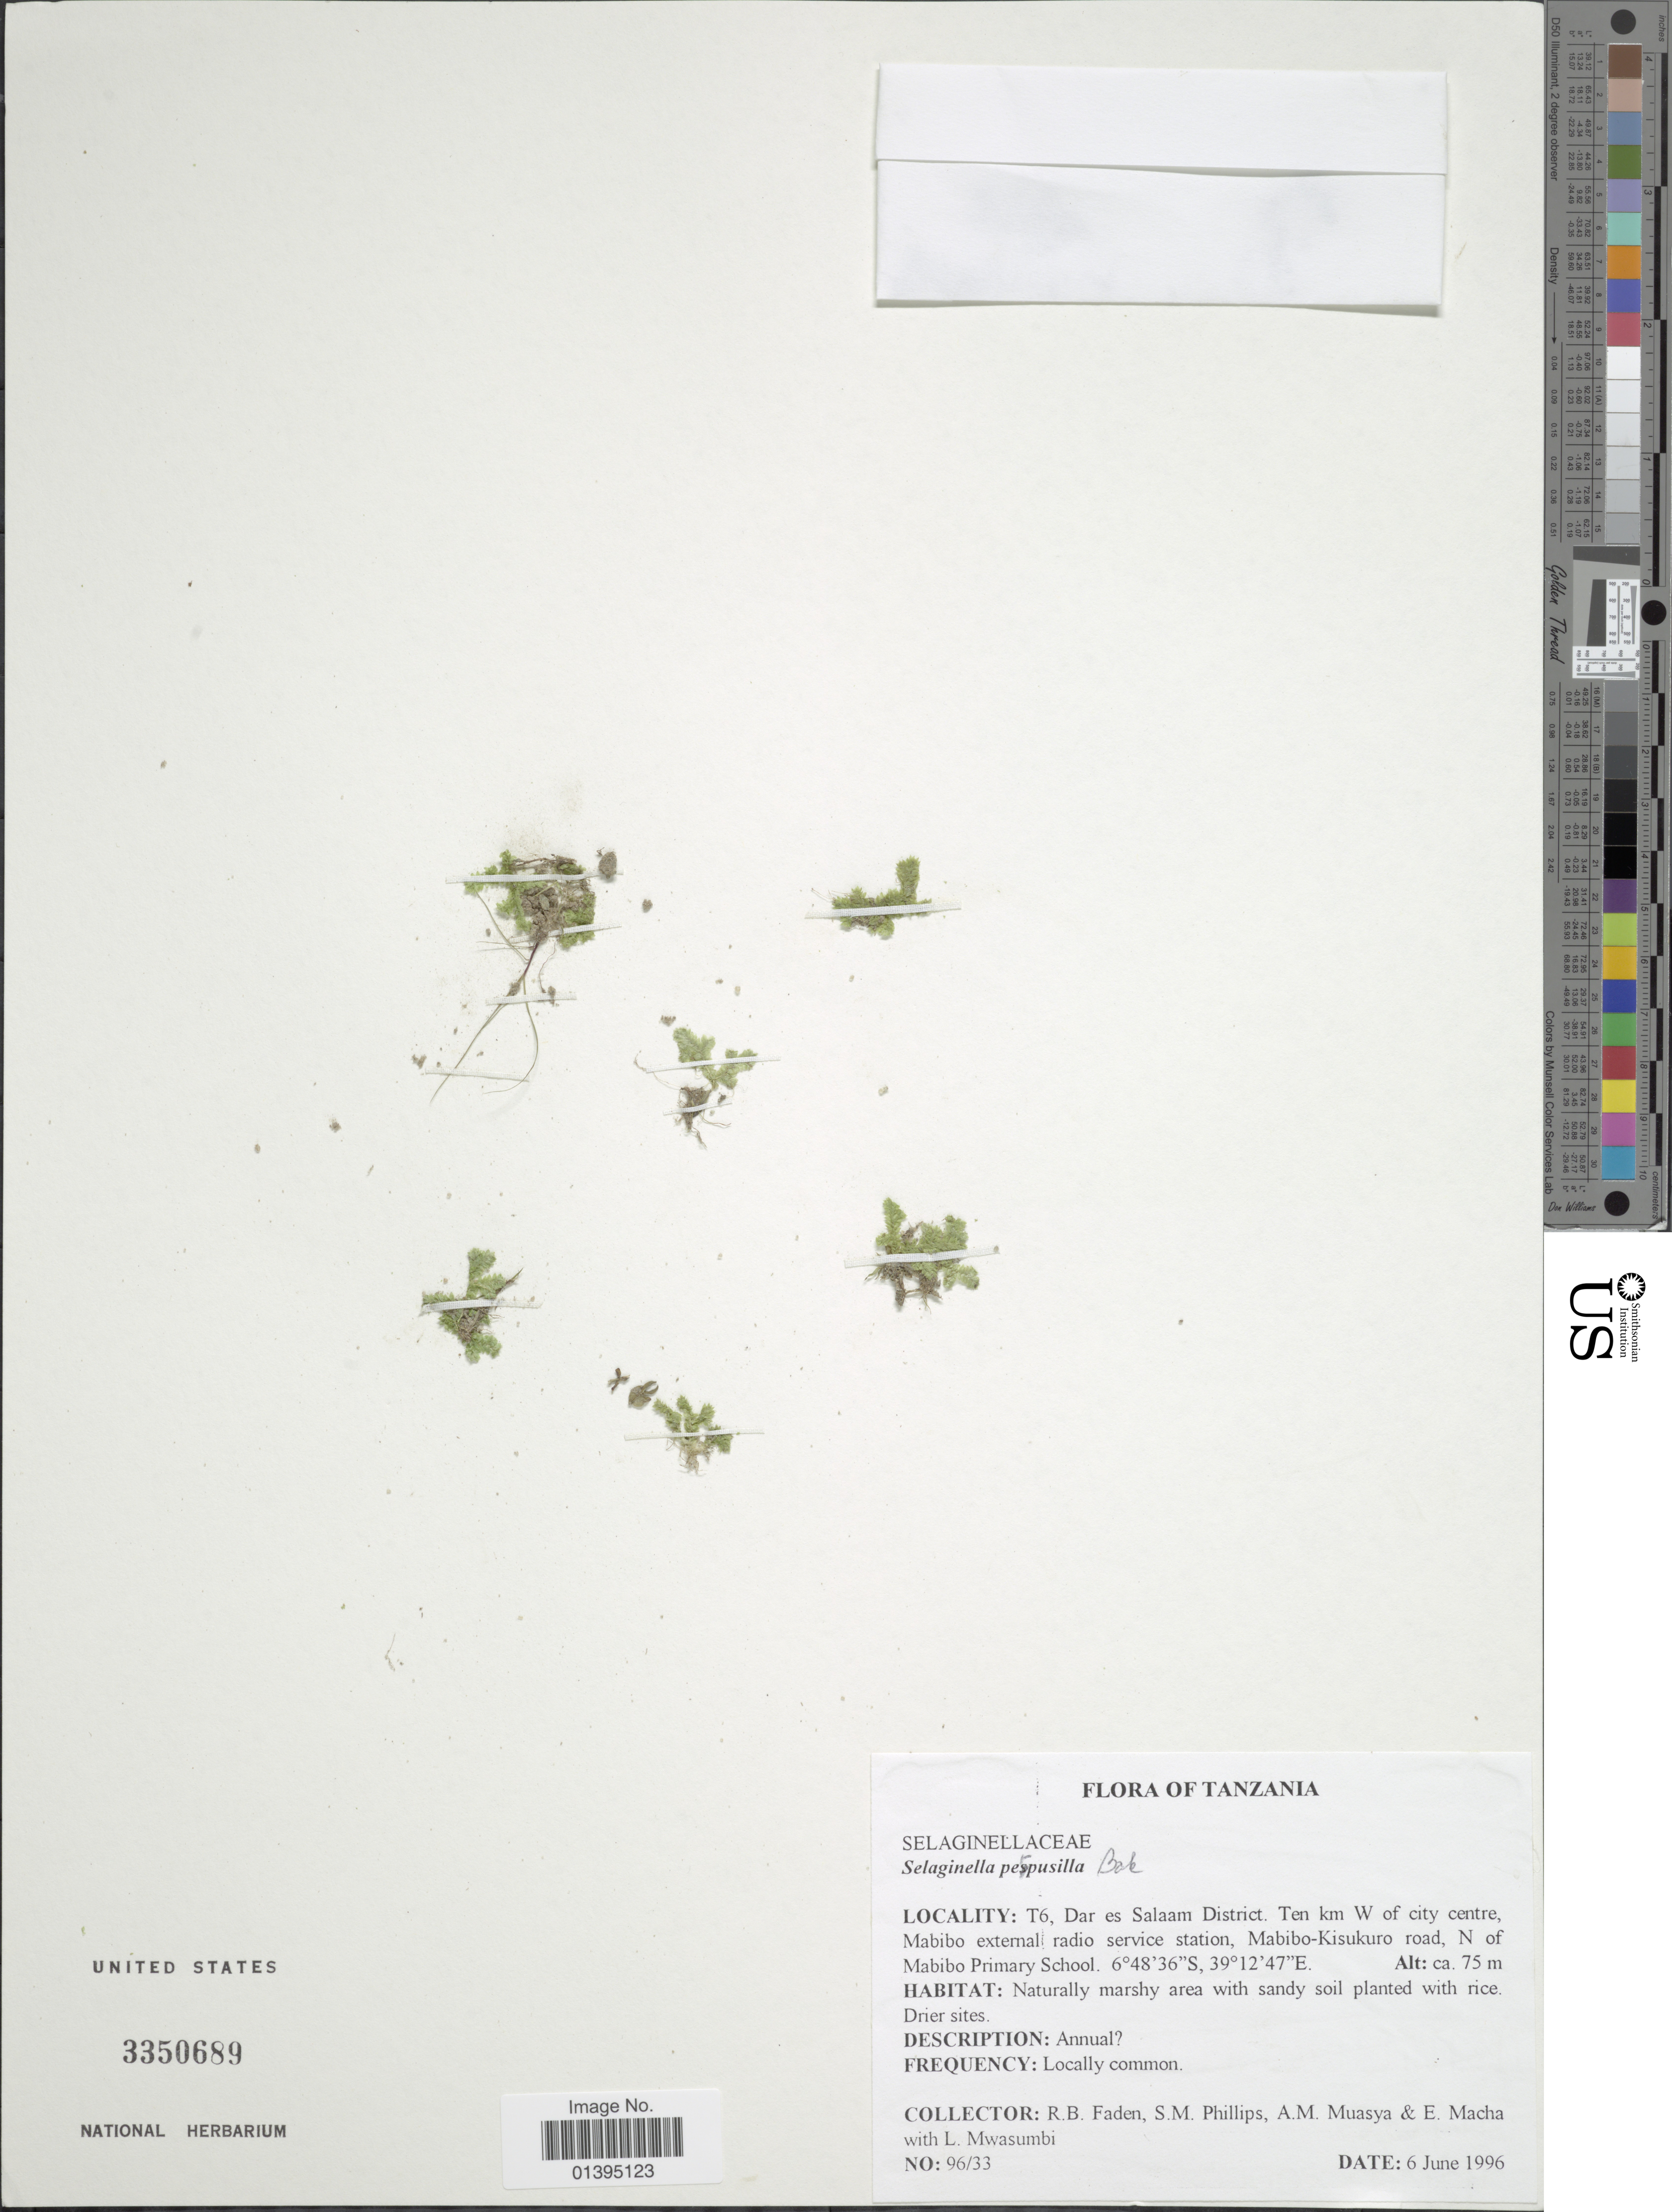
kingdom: Plantae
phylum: Tracheophyta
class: Lycopodiopsida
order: Selaginellales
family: Selaginellaceae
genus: Selaginella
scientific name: Selaginella perpusilla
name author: Baker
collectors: R. B. Faden, S. M. Phillips, A. Muasya, E. Macha & L. Mwasumbi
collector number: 96/33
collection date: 1996-06-06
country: Tanzania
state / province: Dar es Salaam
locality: T6, Ten km W of city centre, Mabibo external radio service station, Mabibo-Kisukuro road, N of Mabibo Primary School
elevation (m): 75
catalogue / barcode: US 3350689